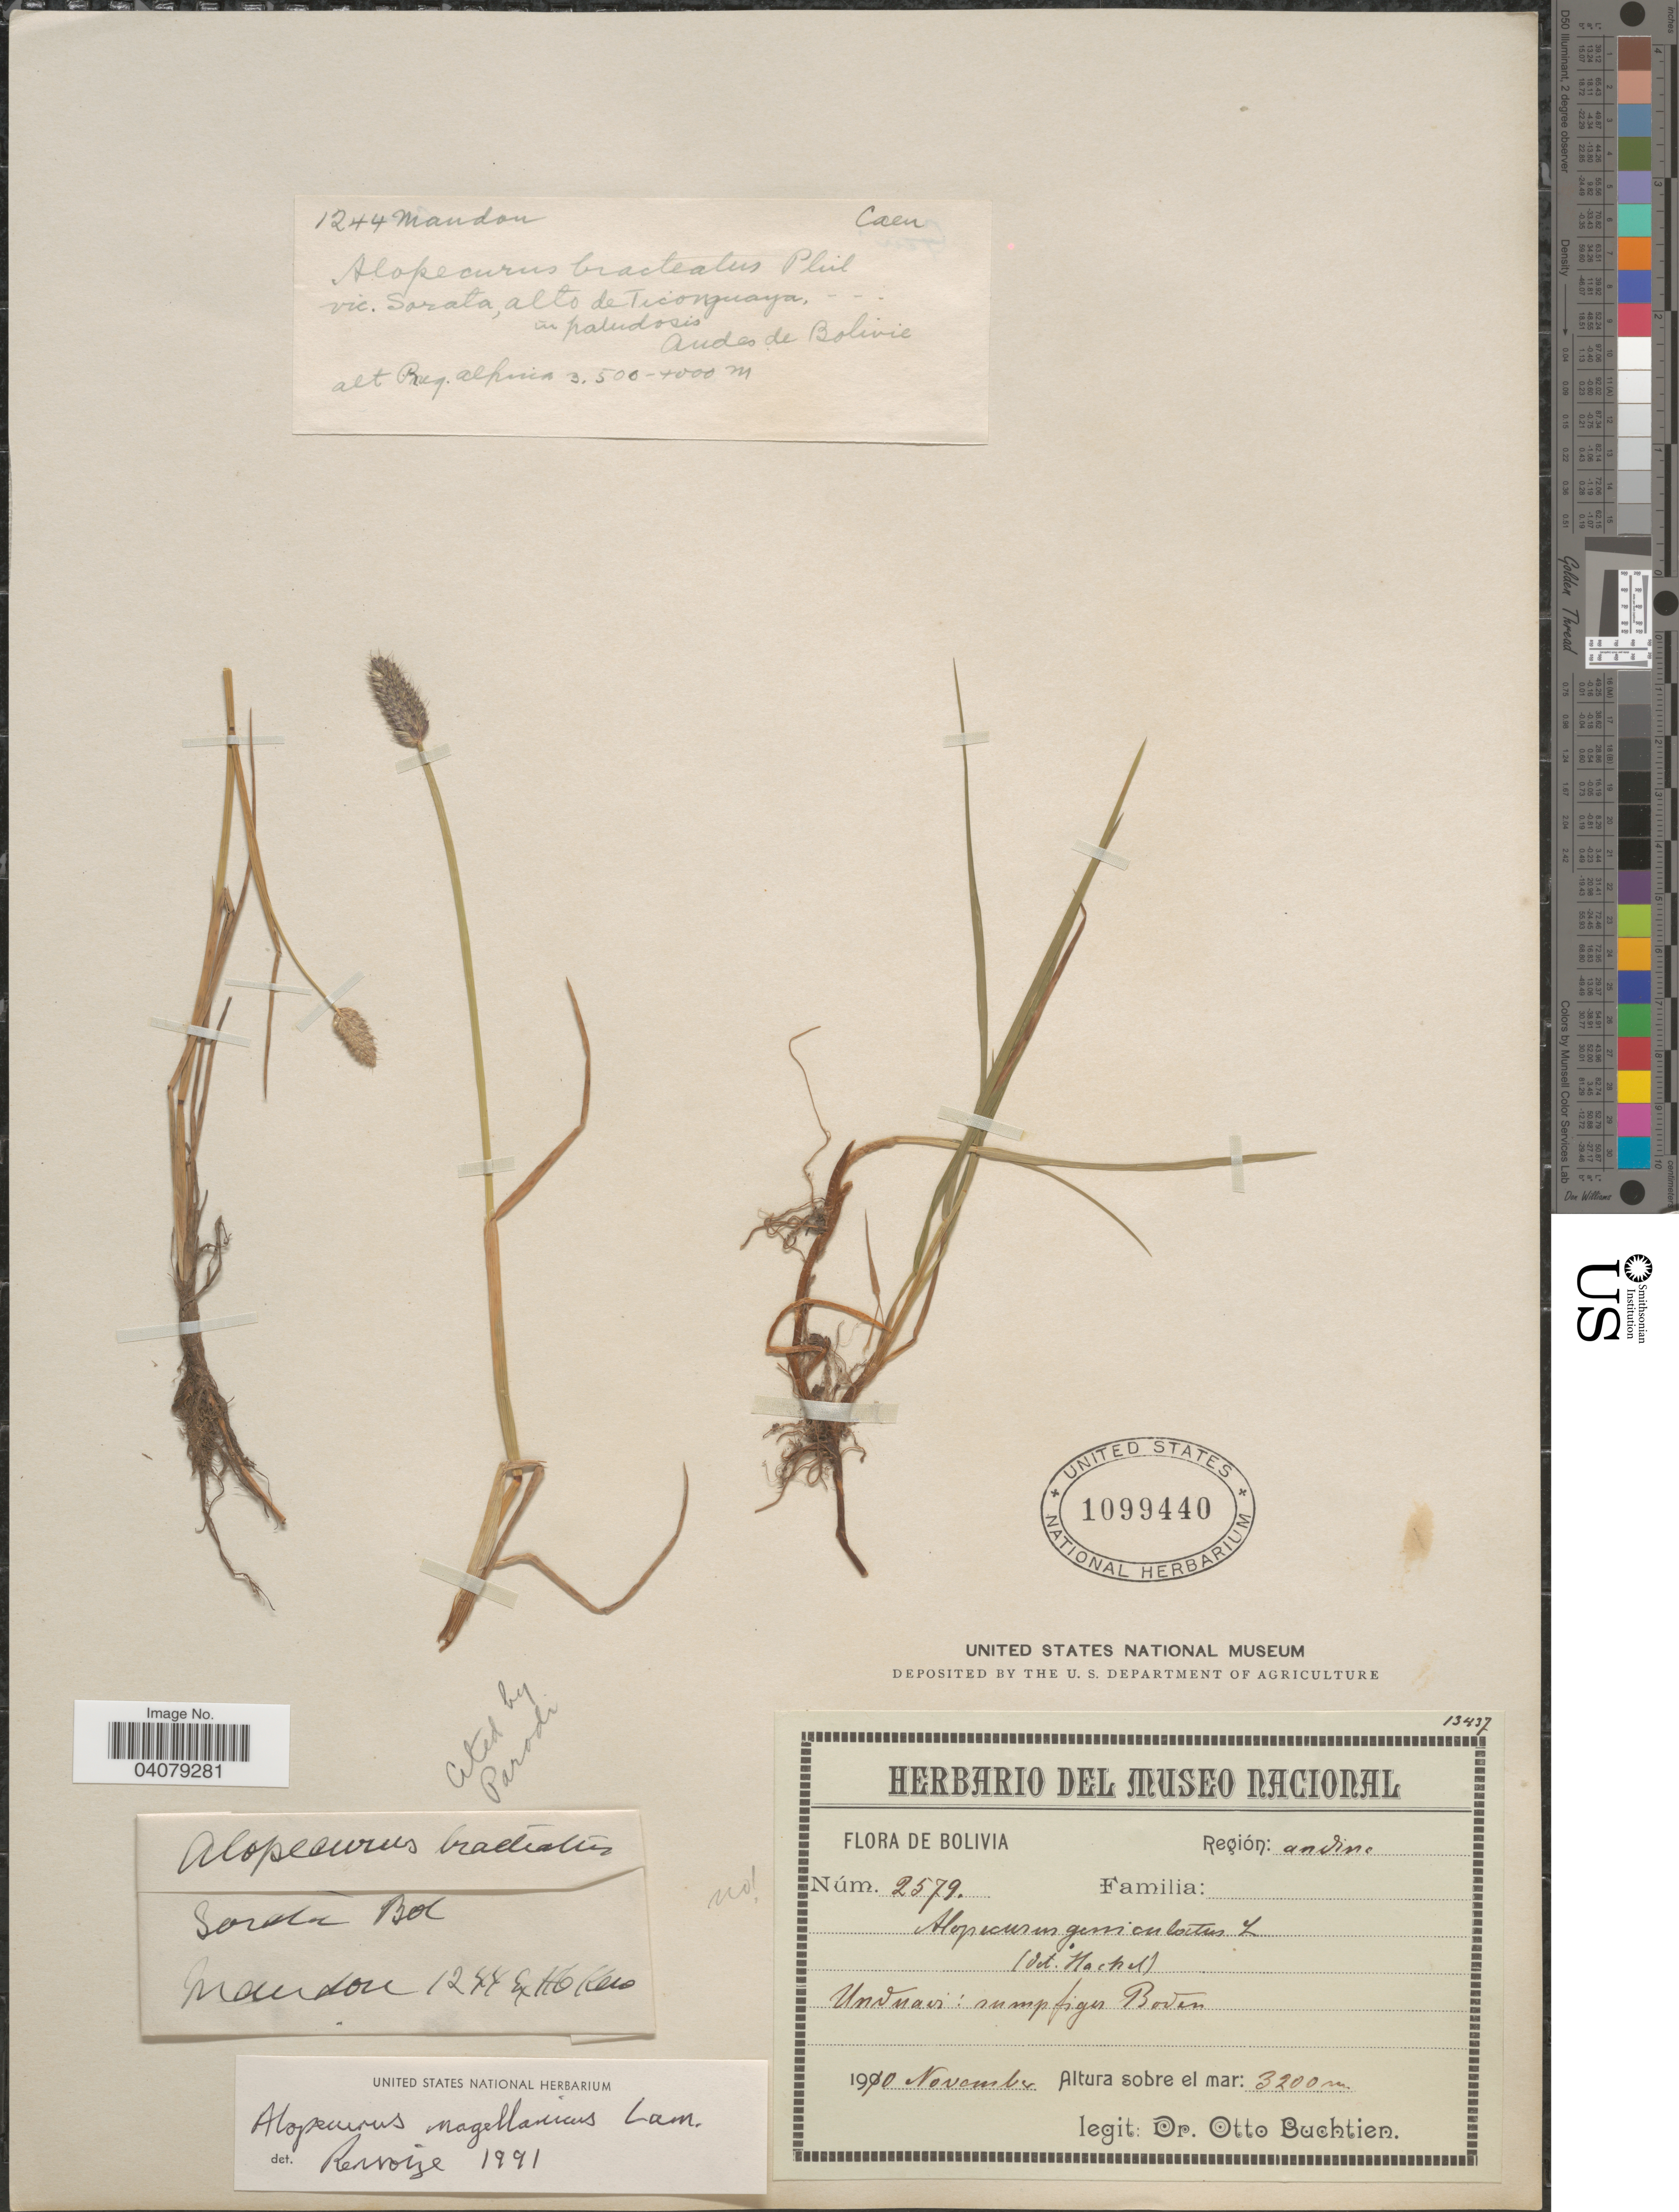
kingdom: Plantae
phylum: Tracheophyta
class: Liliopsida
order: Poales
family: Poaceae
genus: Alopecurus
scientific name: Alopecurus magellanicus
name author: Lam.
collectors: O. Buchtien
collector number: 2579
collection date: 1910-11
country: Bolivia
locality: Región: andine. Unduavi: sumpfiges Boden.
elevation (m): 3200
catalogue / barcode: US 1099440